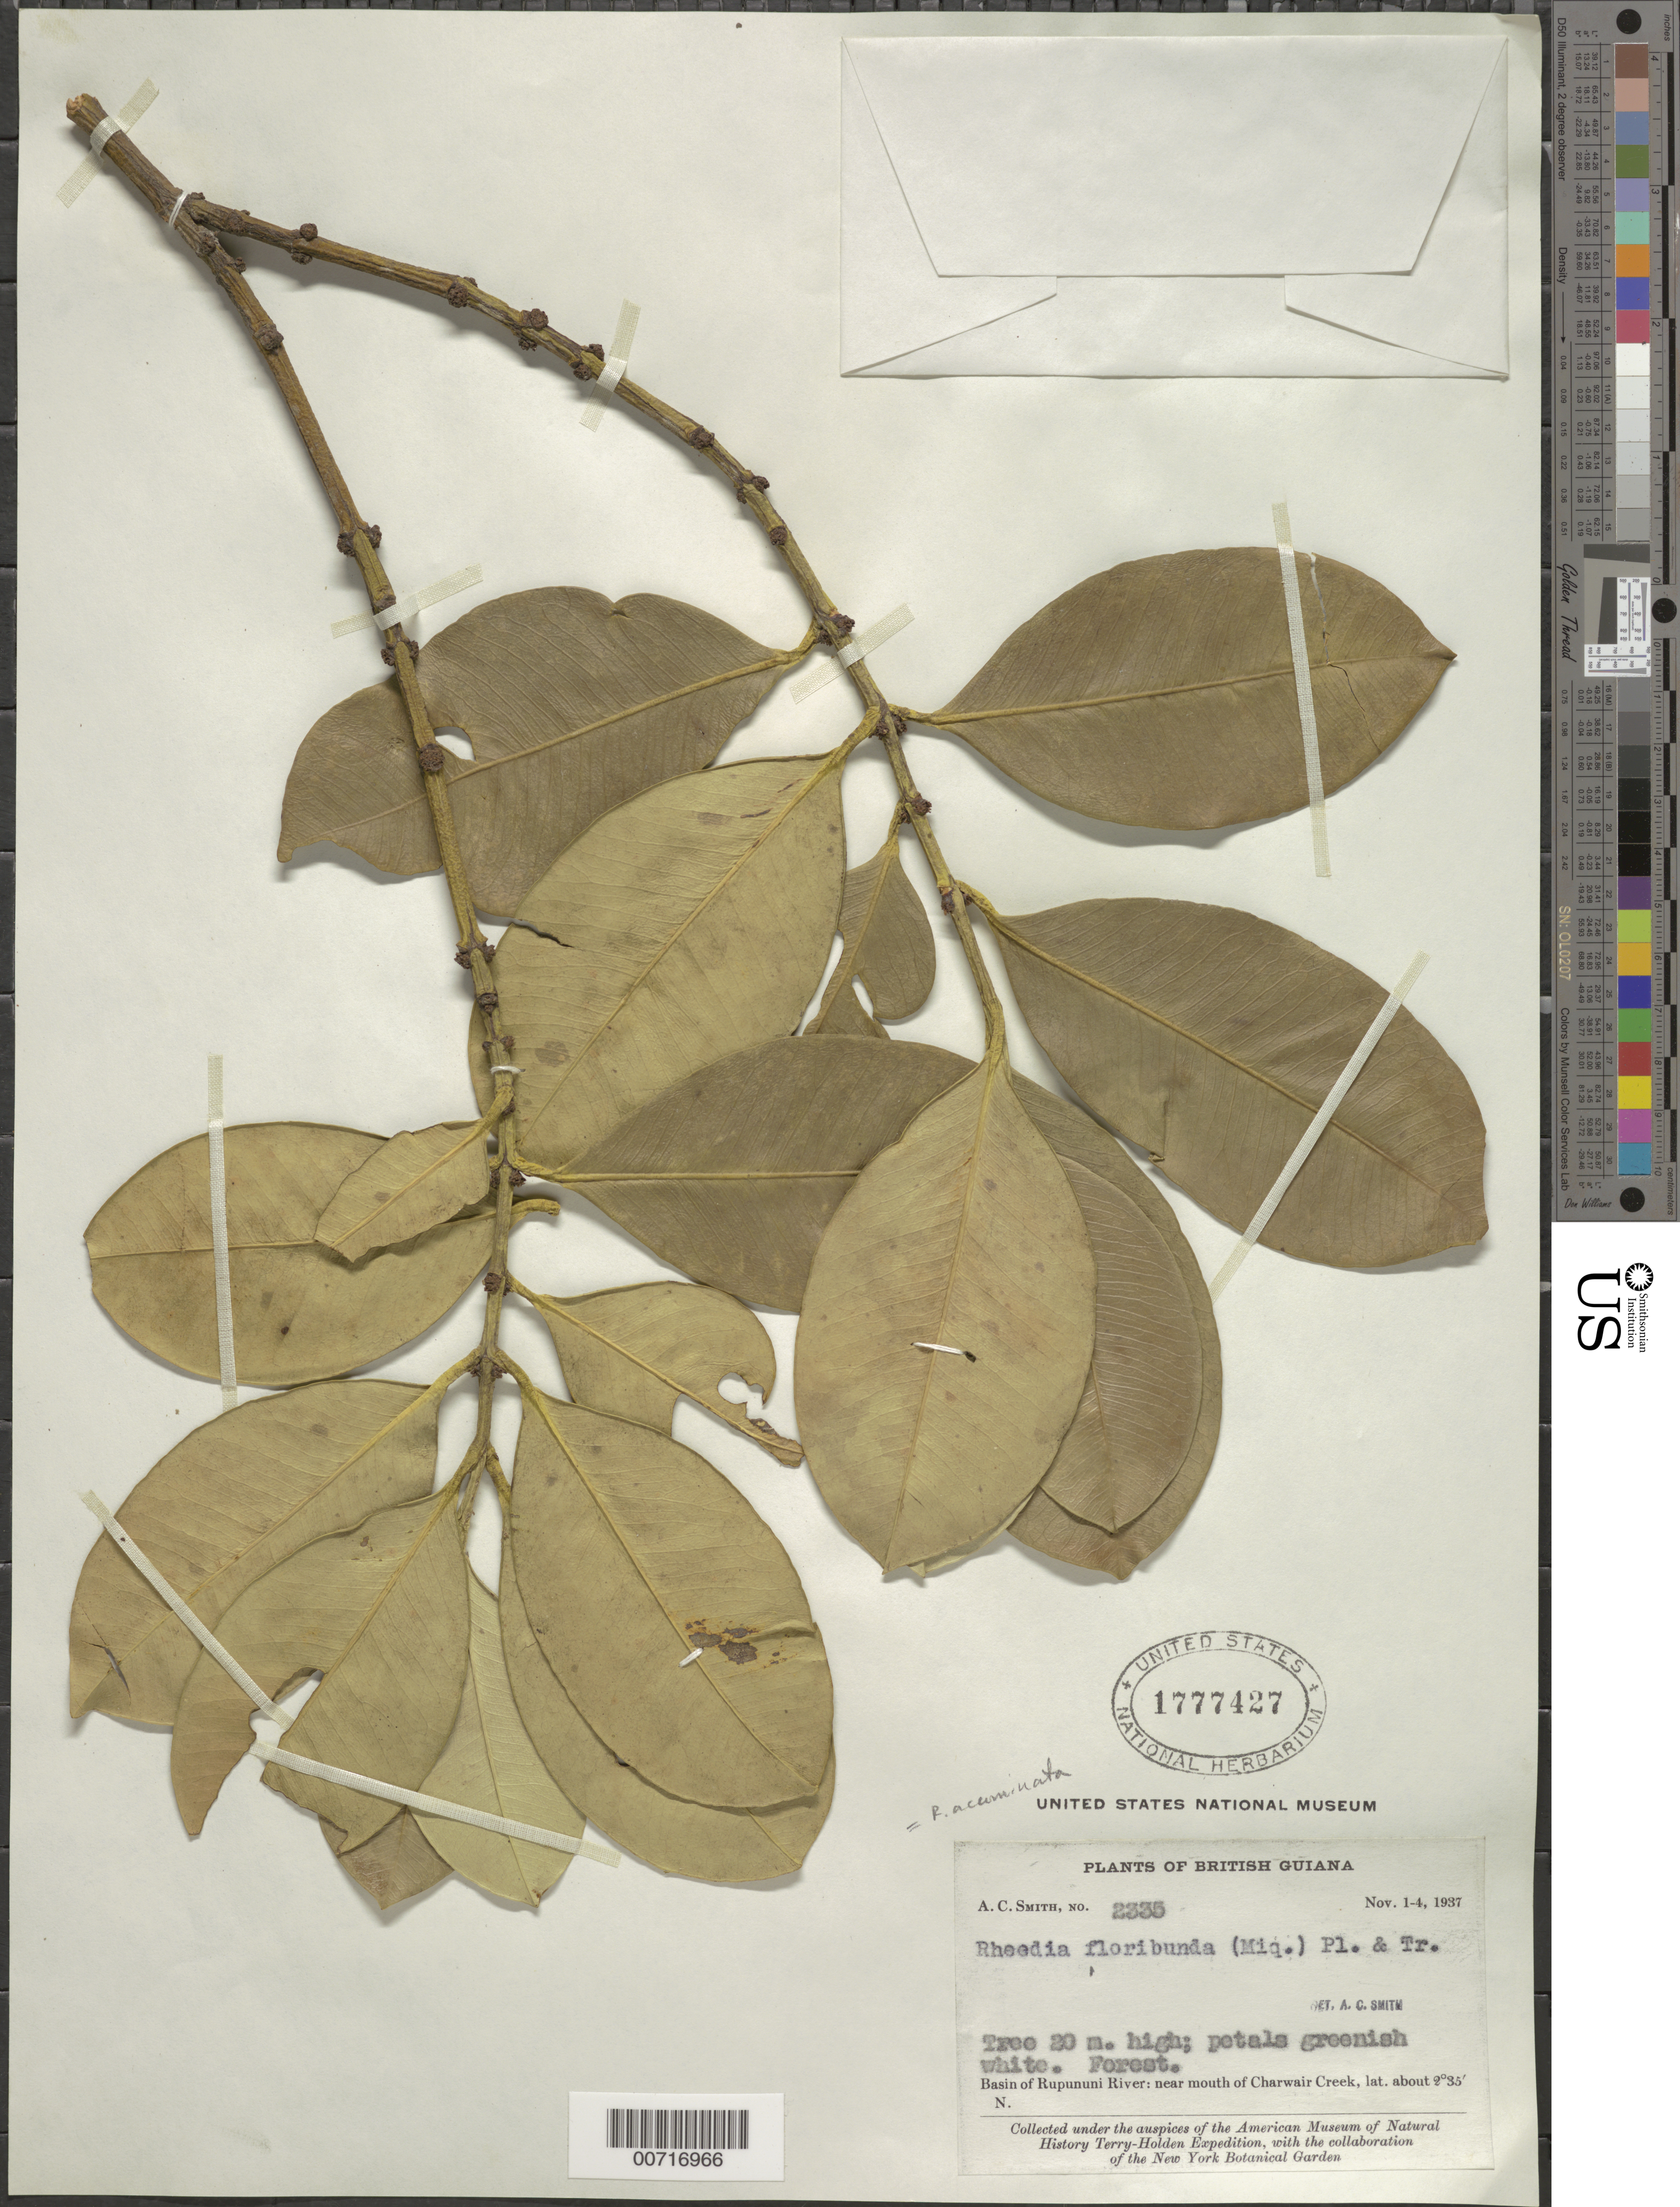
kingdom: Plantae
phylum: Tracheophyta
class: Magnoliopsida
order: Malpighiales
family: Clusiaceae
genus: Garcinia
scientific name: Garcinia madruno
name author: (Kunth) Hammel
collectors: A. C. Smith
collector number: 2335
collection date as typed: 1-Nov-37 to 4-Nov-37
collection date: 1937-11-01/1937-11-04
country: Guyana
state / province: U. Takutu-U. Essequibo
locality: Charwair Creek, near mouth, Rupununi R. basin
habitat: Forest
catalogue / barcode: US 1777427